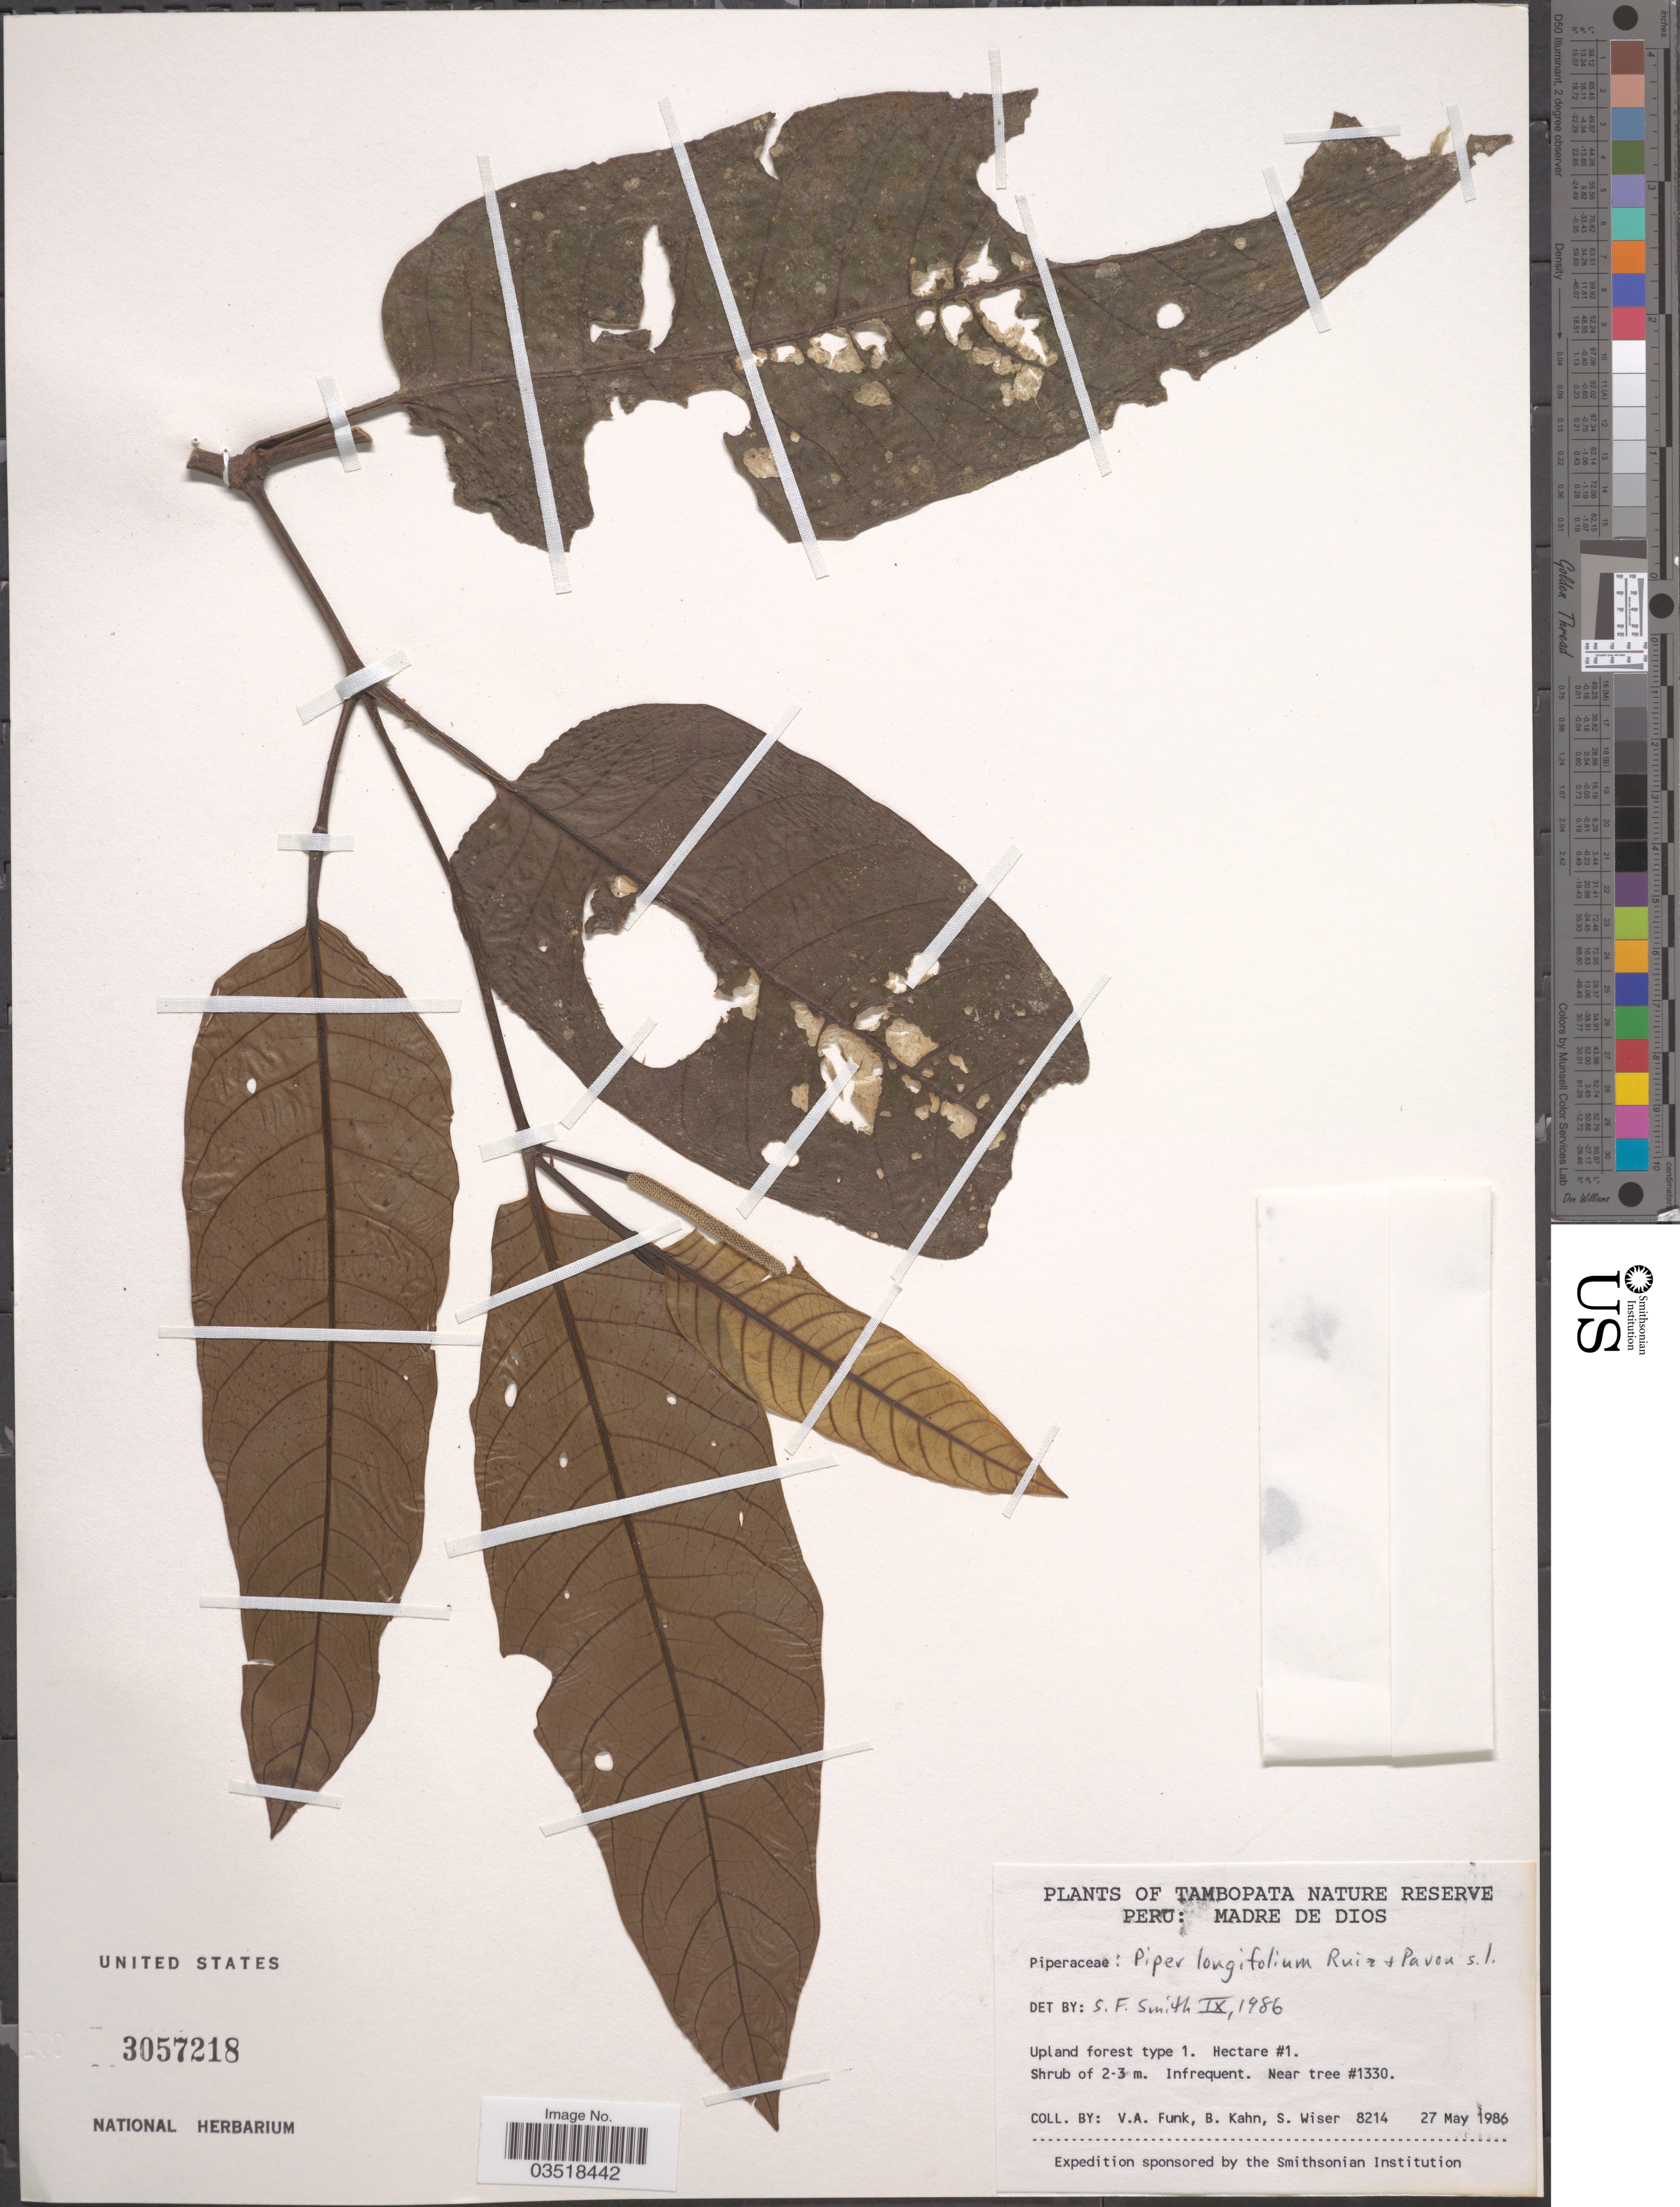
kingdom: Plantae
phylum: Tracheophyta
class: Magnoliopsida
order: Piperales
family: Piperaceae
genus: Piper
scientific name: Piper longifolium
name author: Ruiz & Pav.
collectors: V. Funk, B. Kahn & S. Wiser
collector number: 8214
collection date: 1986-05-27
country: Peru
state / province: Madre de Dios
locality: Tambopata Nature Reserve. Hectare #1.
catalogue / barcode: US 3057218